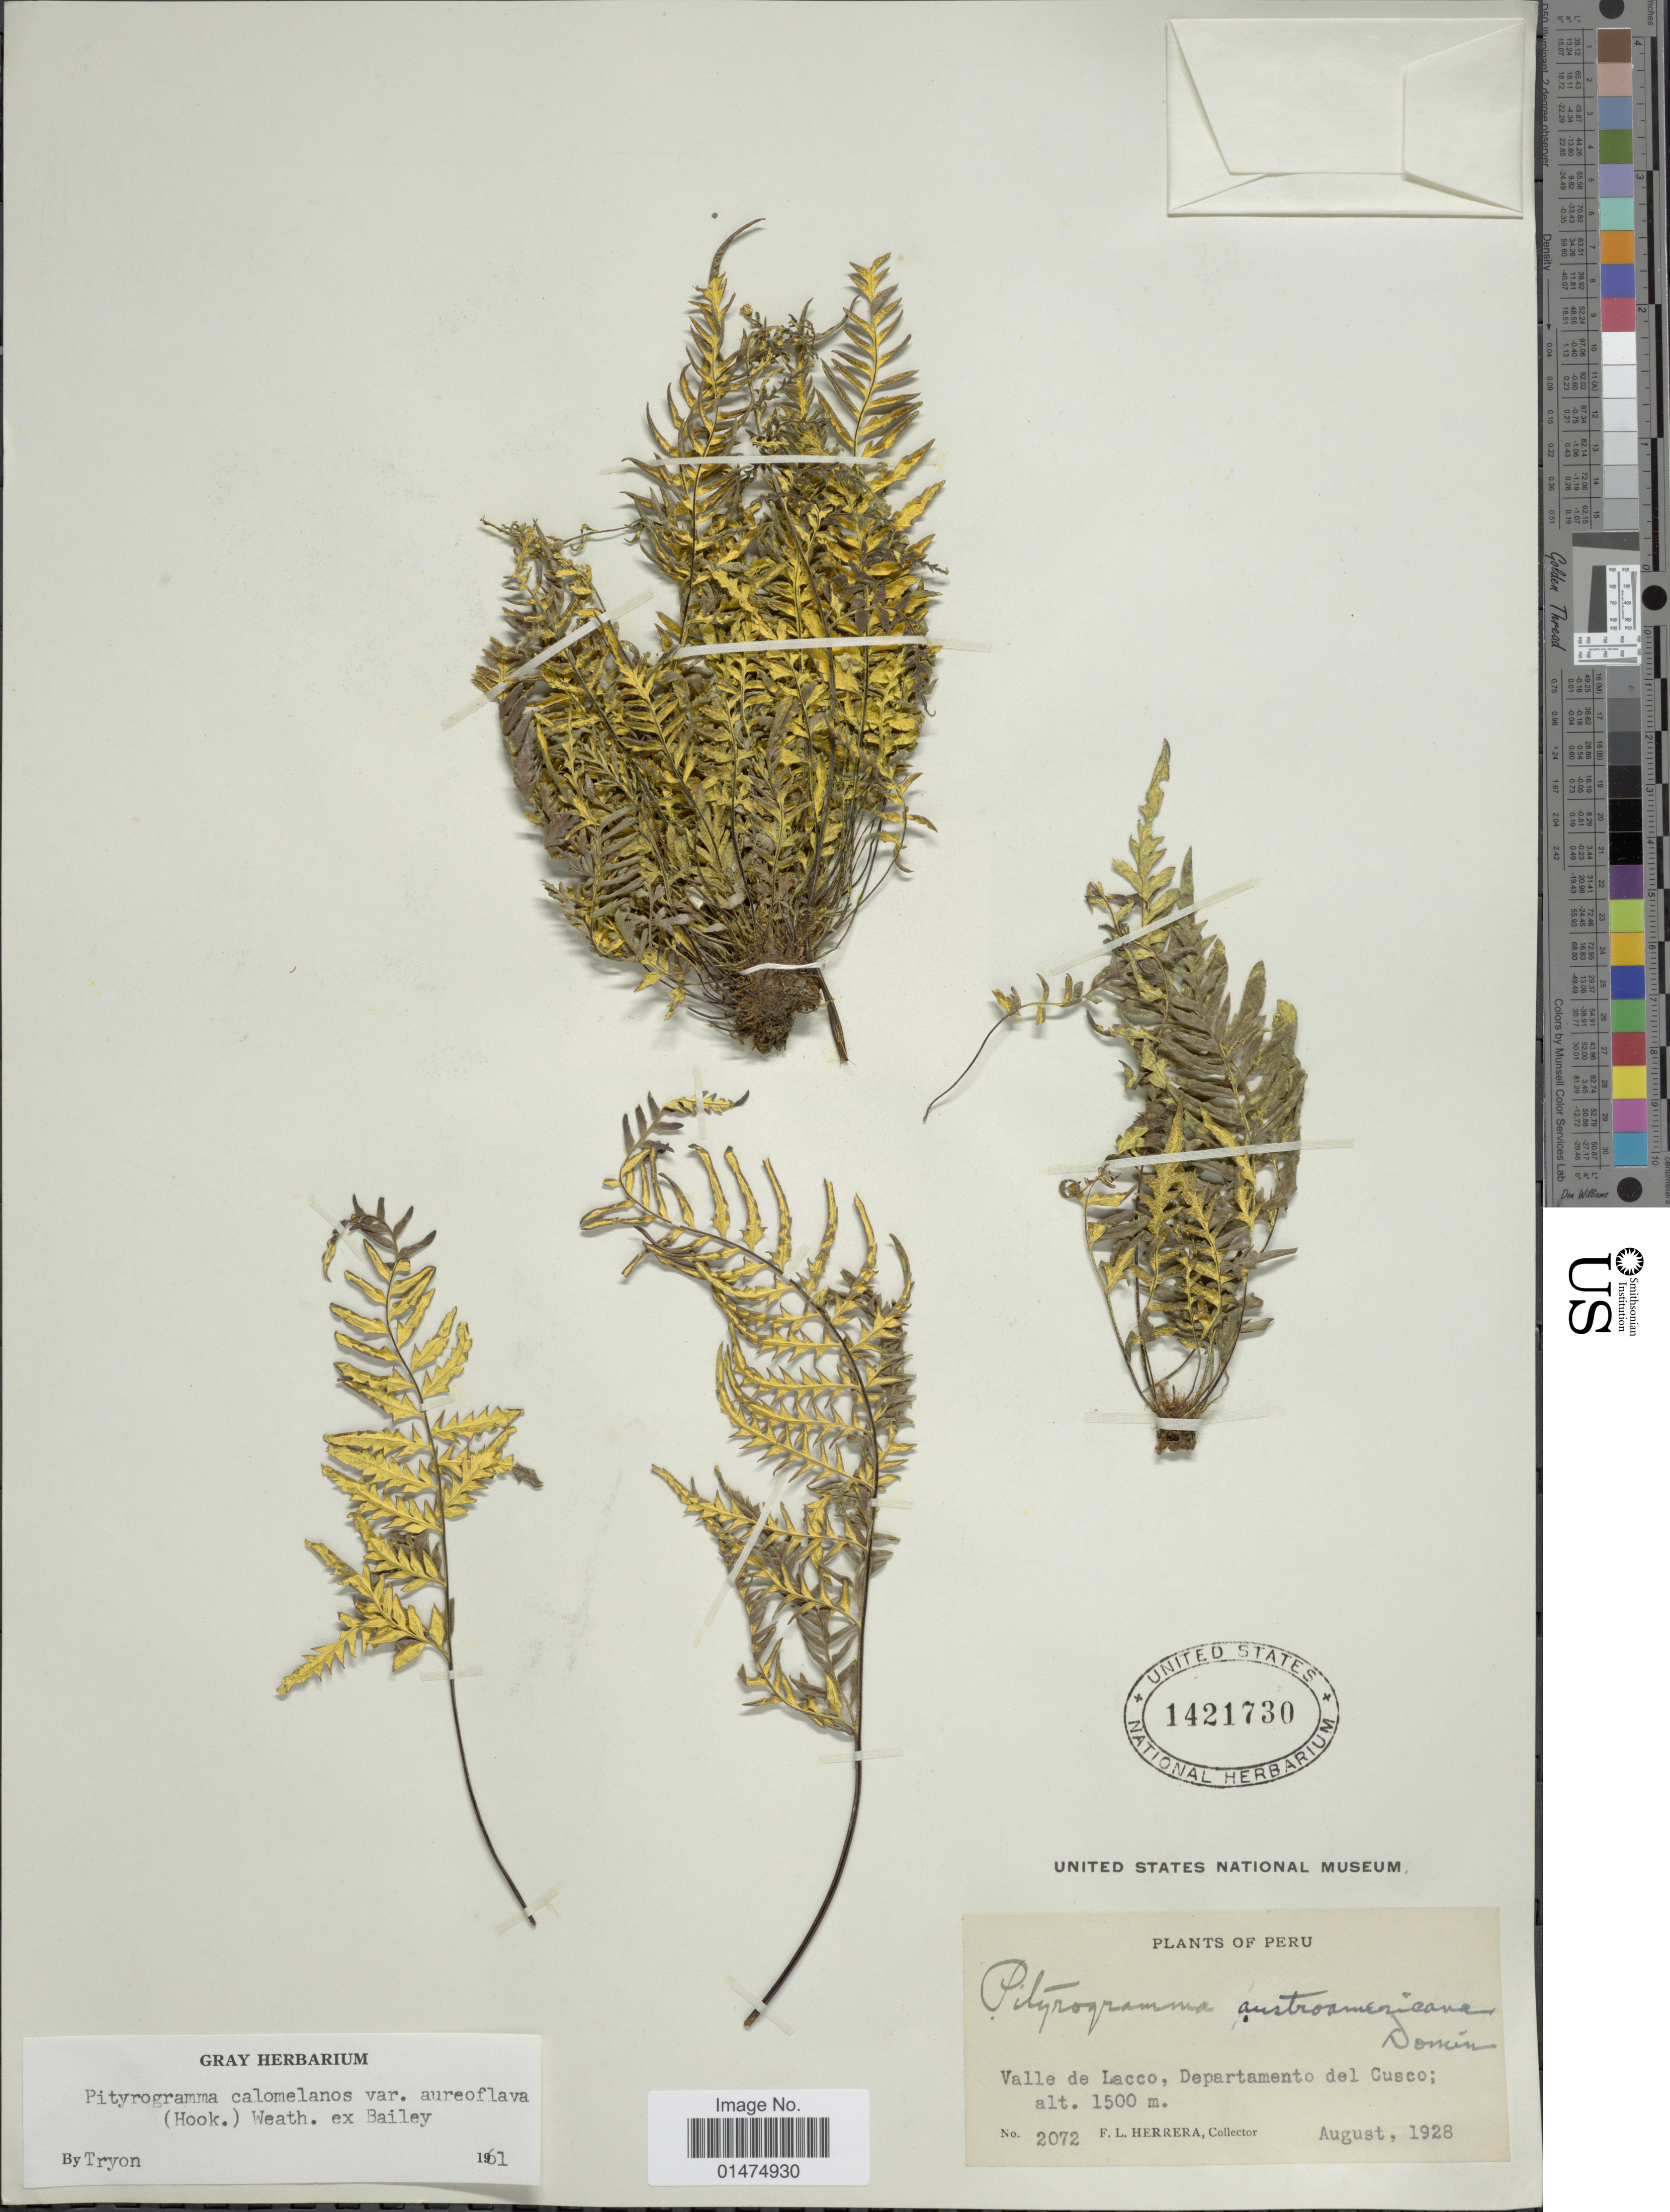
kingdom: Plantae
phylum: Tracheophyta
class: Polypodiopsida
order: Polypodiales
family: Pteridaceae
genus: Pityrogramma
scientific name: Pityrogramma calomelanos var. aureoflava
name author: (Hook.) Weath. ex L.H. Bailey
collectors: F. L. Herrera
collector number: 2072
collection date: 1928-08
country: Peru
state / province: Cusco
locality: Valle de Lacco, Departmento del Cusco.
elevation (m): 1500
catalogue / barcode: US 1421730